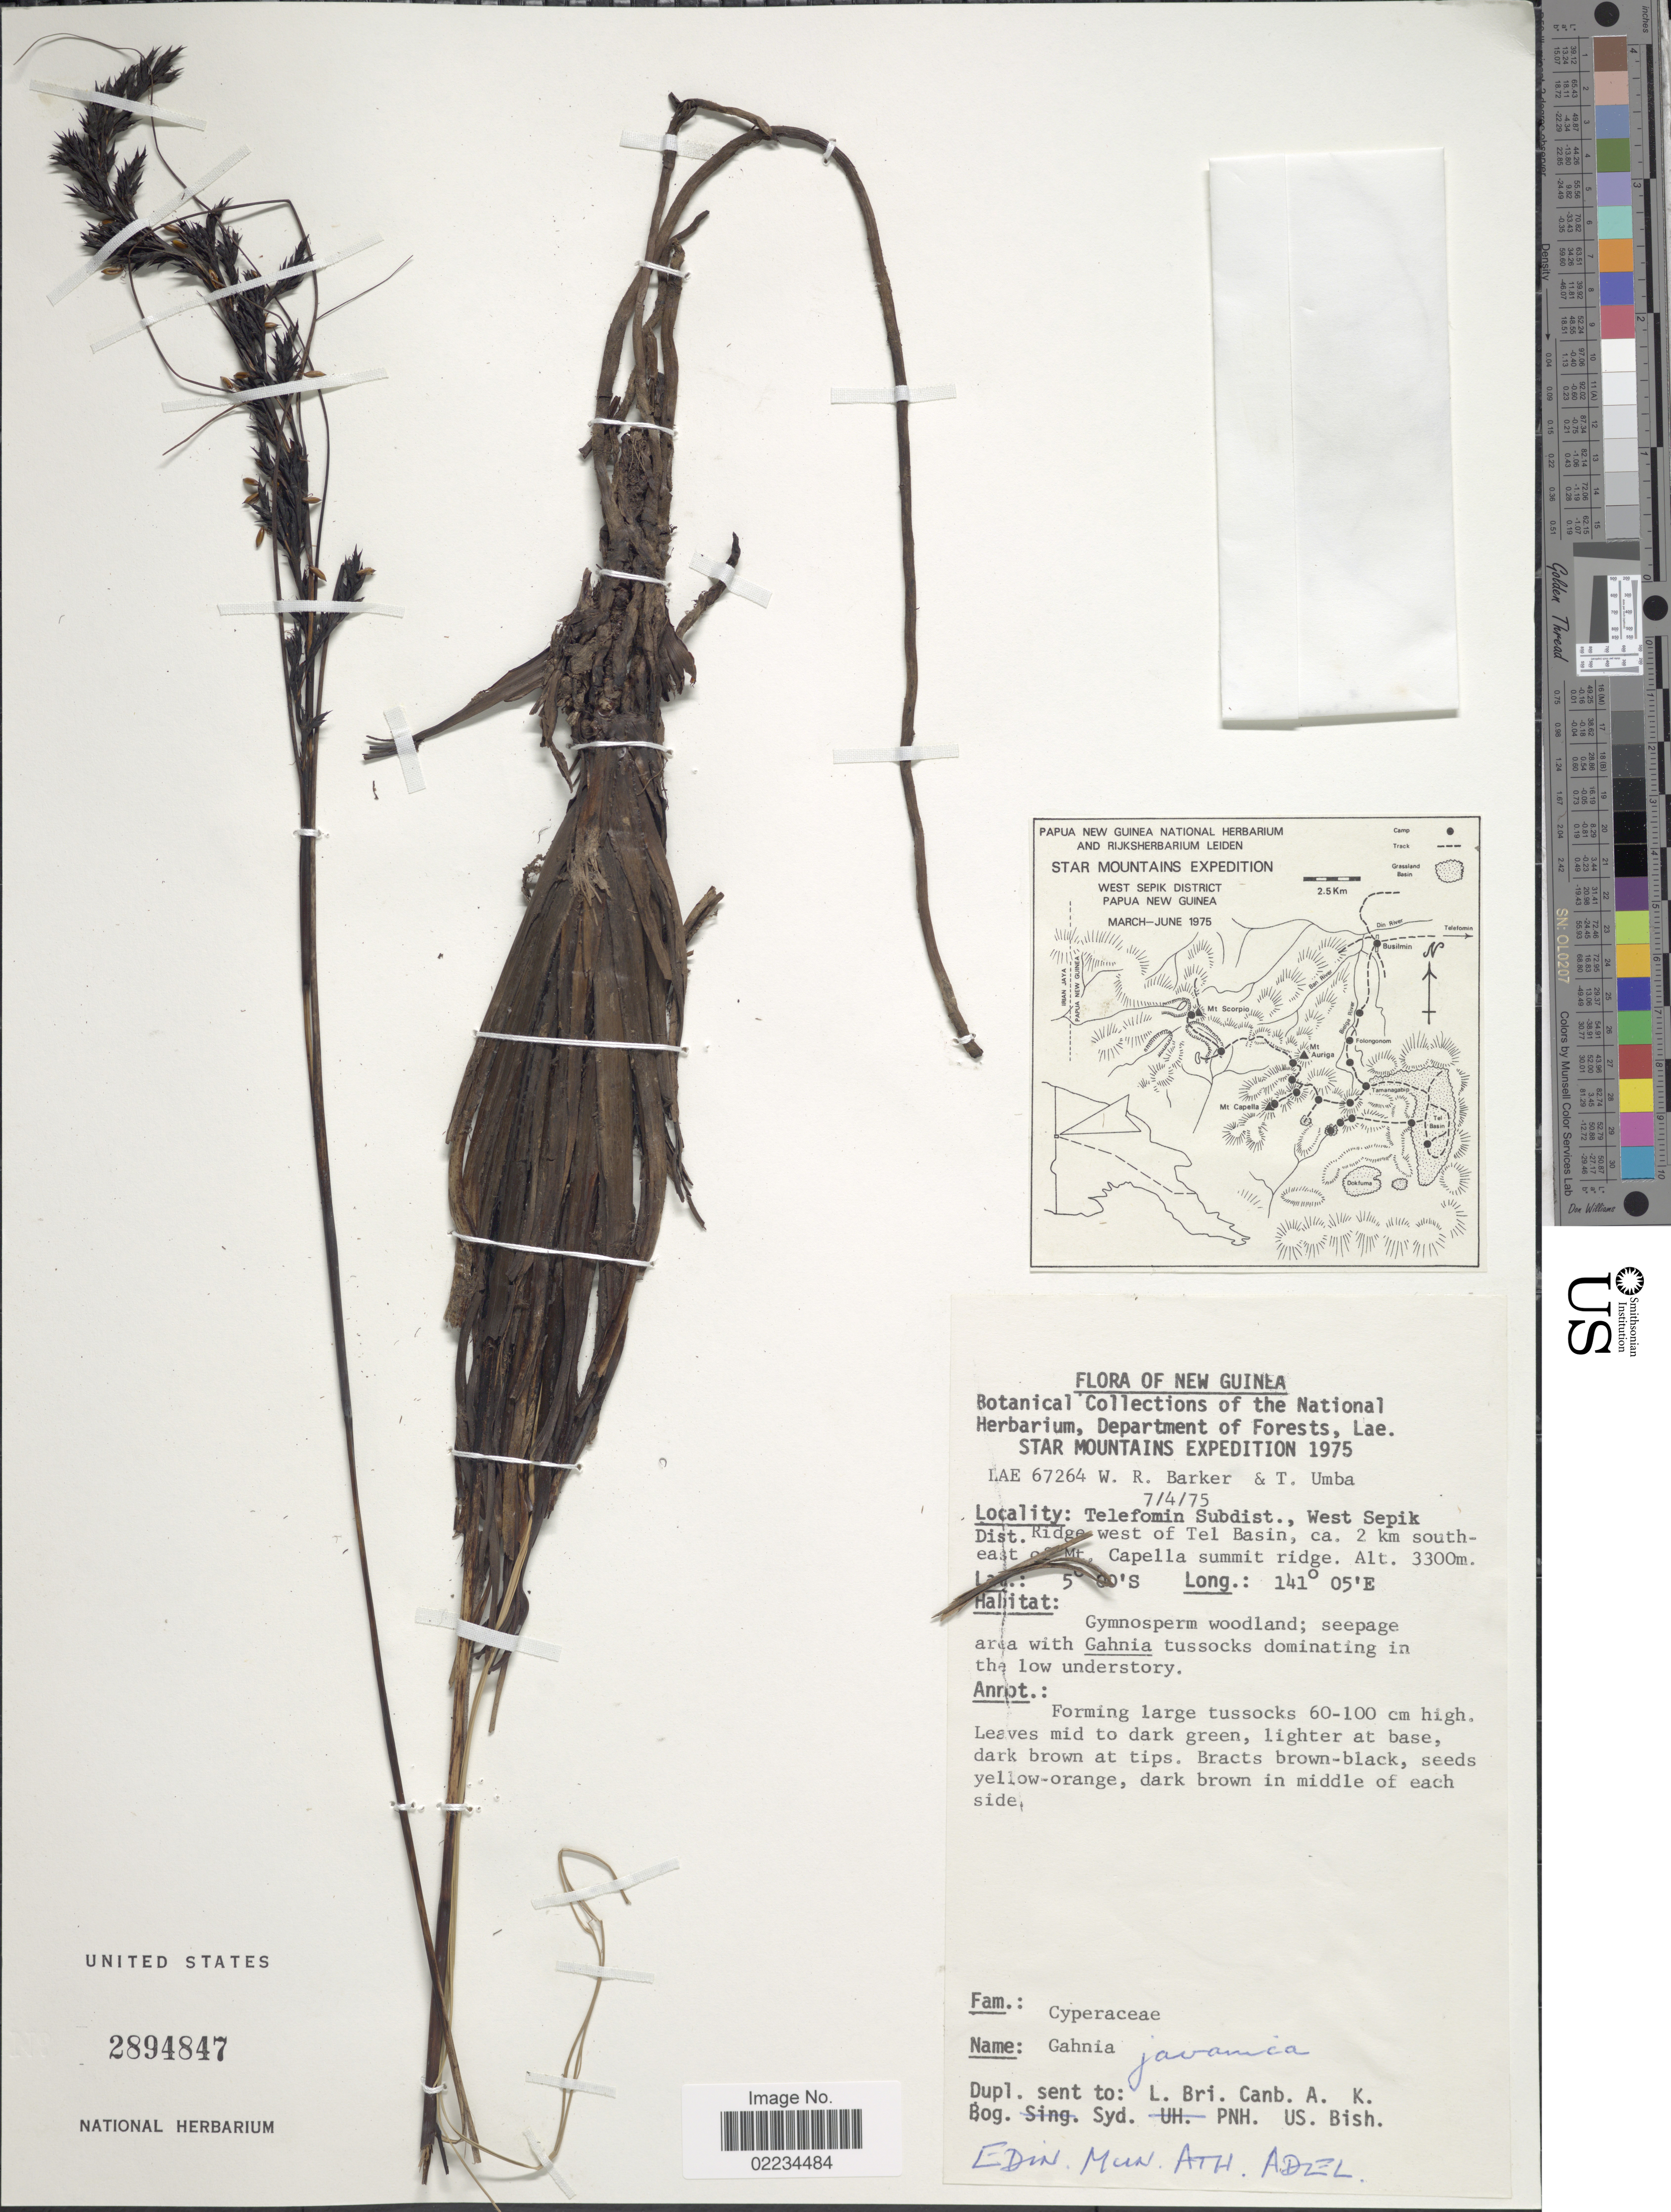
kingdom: Plantae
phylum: Tracheophyta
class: Liliopsida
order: Poales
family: Cyperaceae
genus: Gahnia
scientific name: Gahnia javanica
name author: Moritzi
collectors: W. R. Barker & T. Umba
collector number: LAE 67264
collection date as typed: Transcribed d/m/y: 7/4/75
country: Papua New Guinea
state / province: Sandaun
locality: New Guinea, Telefomin Subdist., West Sepik Dist. Ridge west of Tel Basin, ca 2 km south-east of Mt Capella summit ridge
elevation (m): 3300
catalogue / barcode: US 2894847